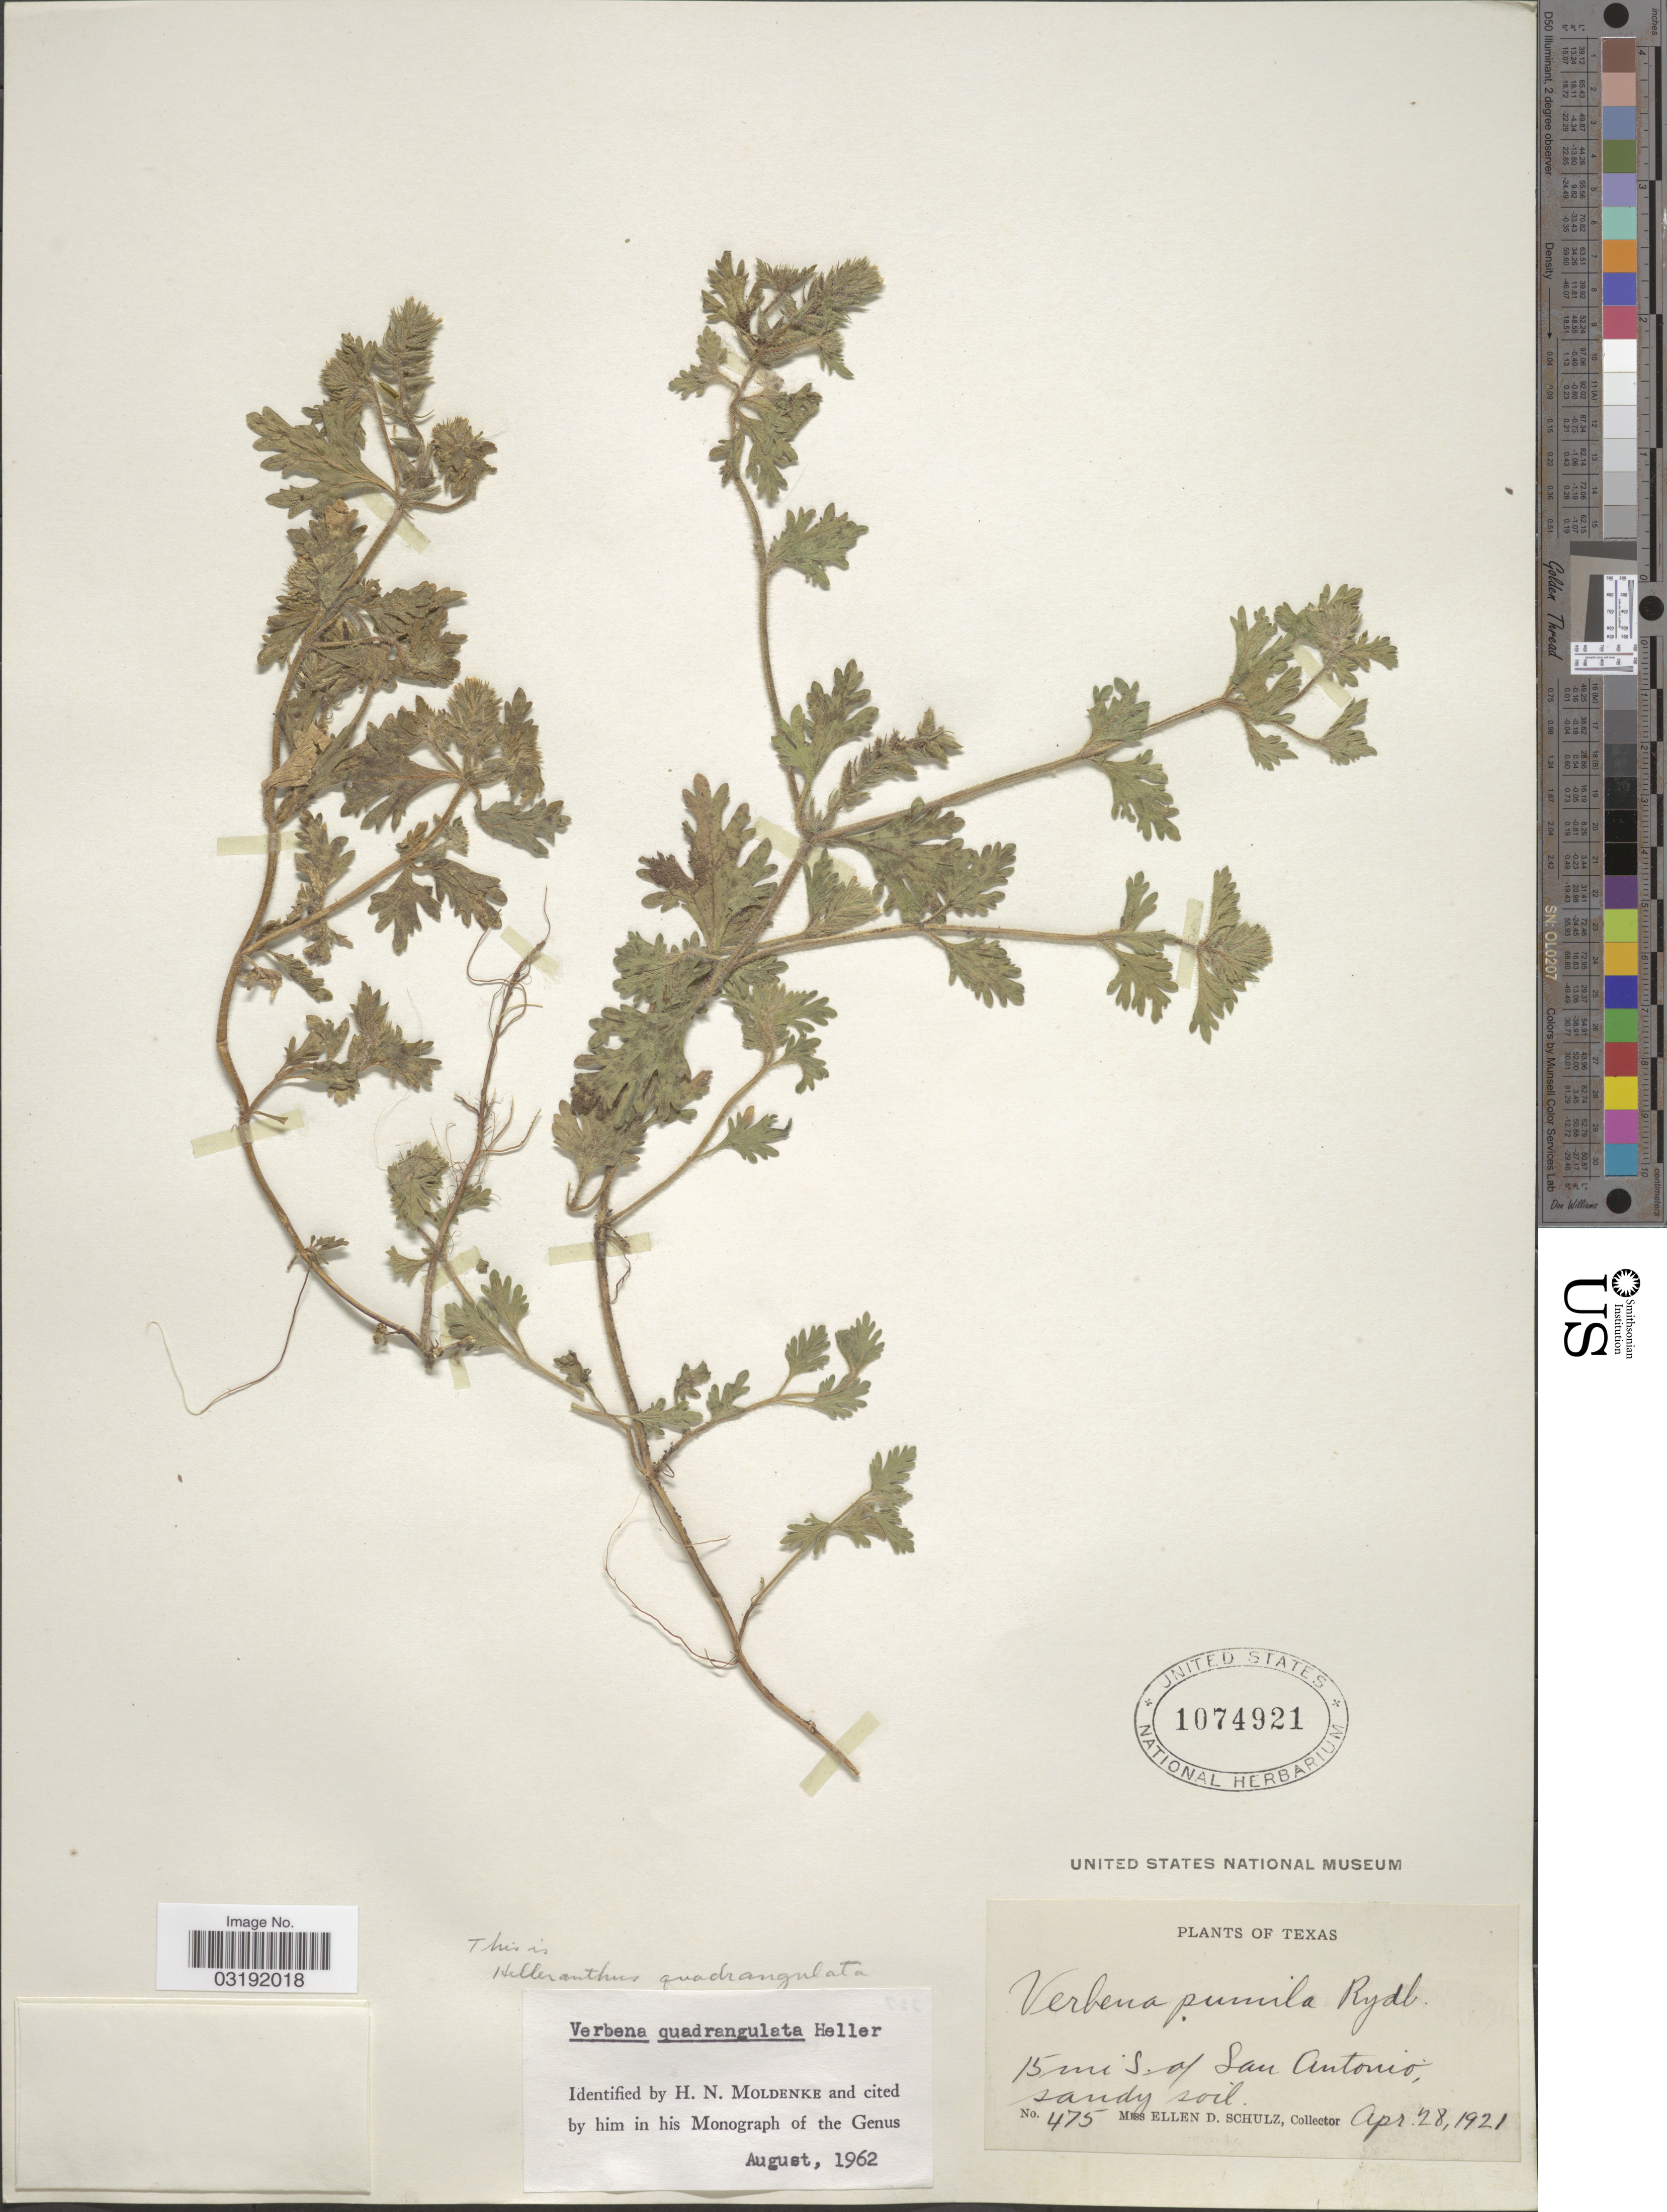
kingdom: Plantae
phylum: Tracheophyta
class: Magnoliopsida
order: Lamiales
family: Verbenaceae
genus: Verbena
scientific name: Verbena quadrangulata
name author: A. Heller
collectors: E. D. Schulz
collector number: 475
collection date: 1921-04-28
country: United States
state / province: Texas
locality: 15 mi. S. of San Antonio.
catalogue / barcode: US 1074921